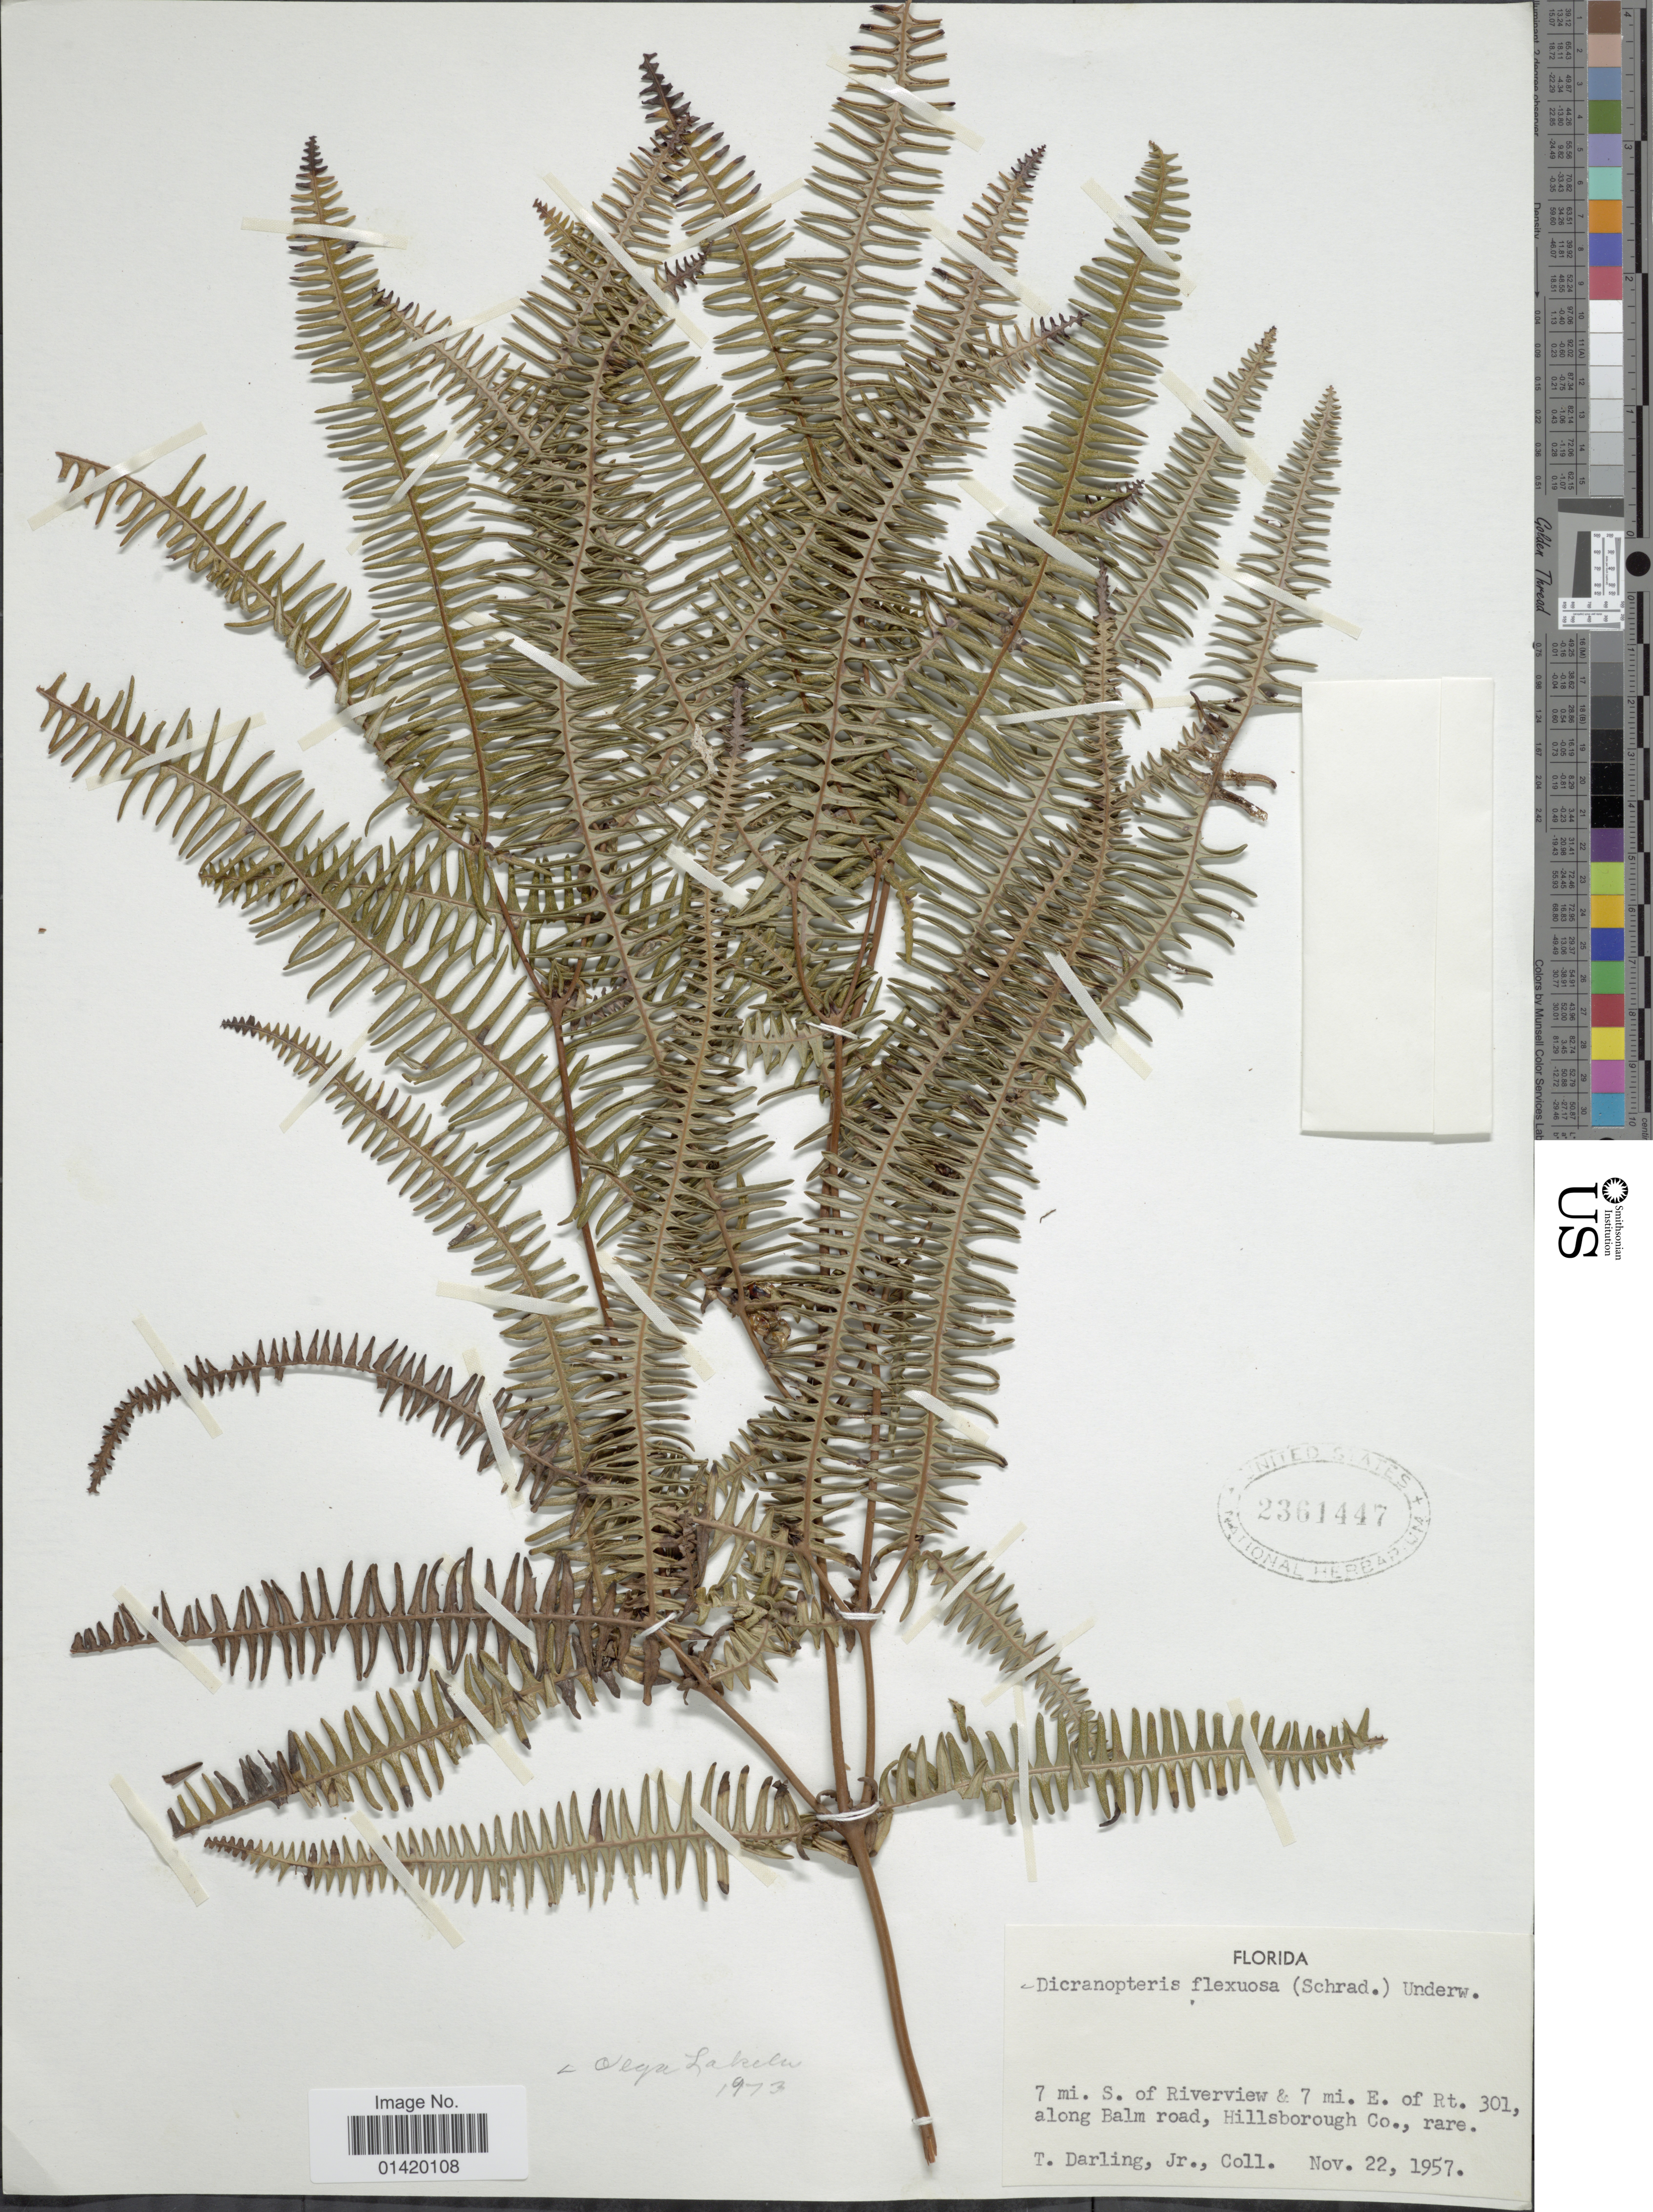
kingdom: Plantae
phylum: Tracheophyta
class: Polypodiopsida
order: Gleicheniales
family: Gleicheniaceae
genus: Dicranopteris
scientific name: Dicranopteris flexuosa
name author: (Schrad.) Underw.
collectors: T. Darling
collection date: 1957-11-22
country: United States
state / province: Florida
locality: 7 mi S. of Riverview & 7 mi E of Rt.301 along Balm road, Hillsborough Co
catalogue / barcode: US 2361447